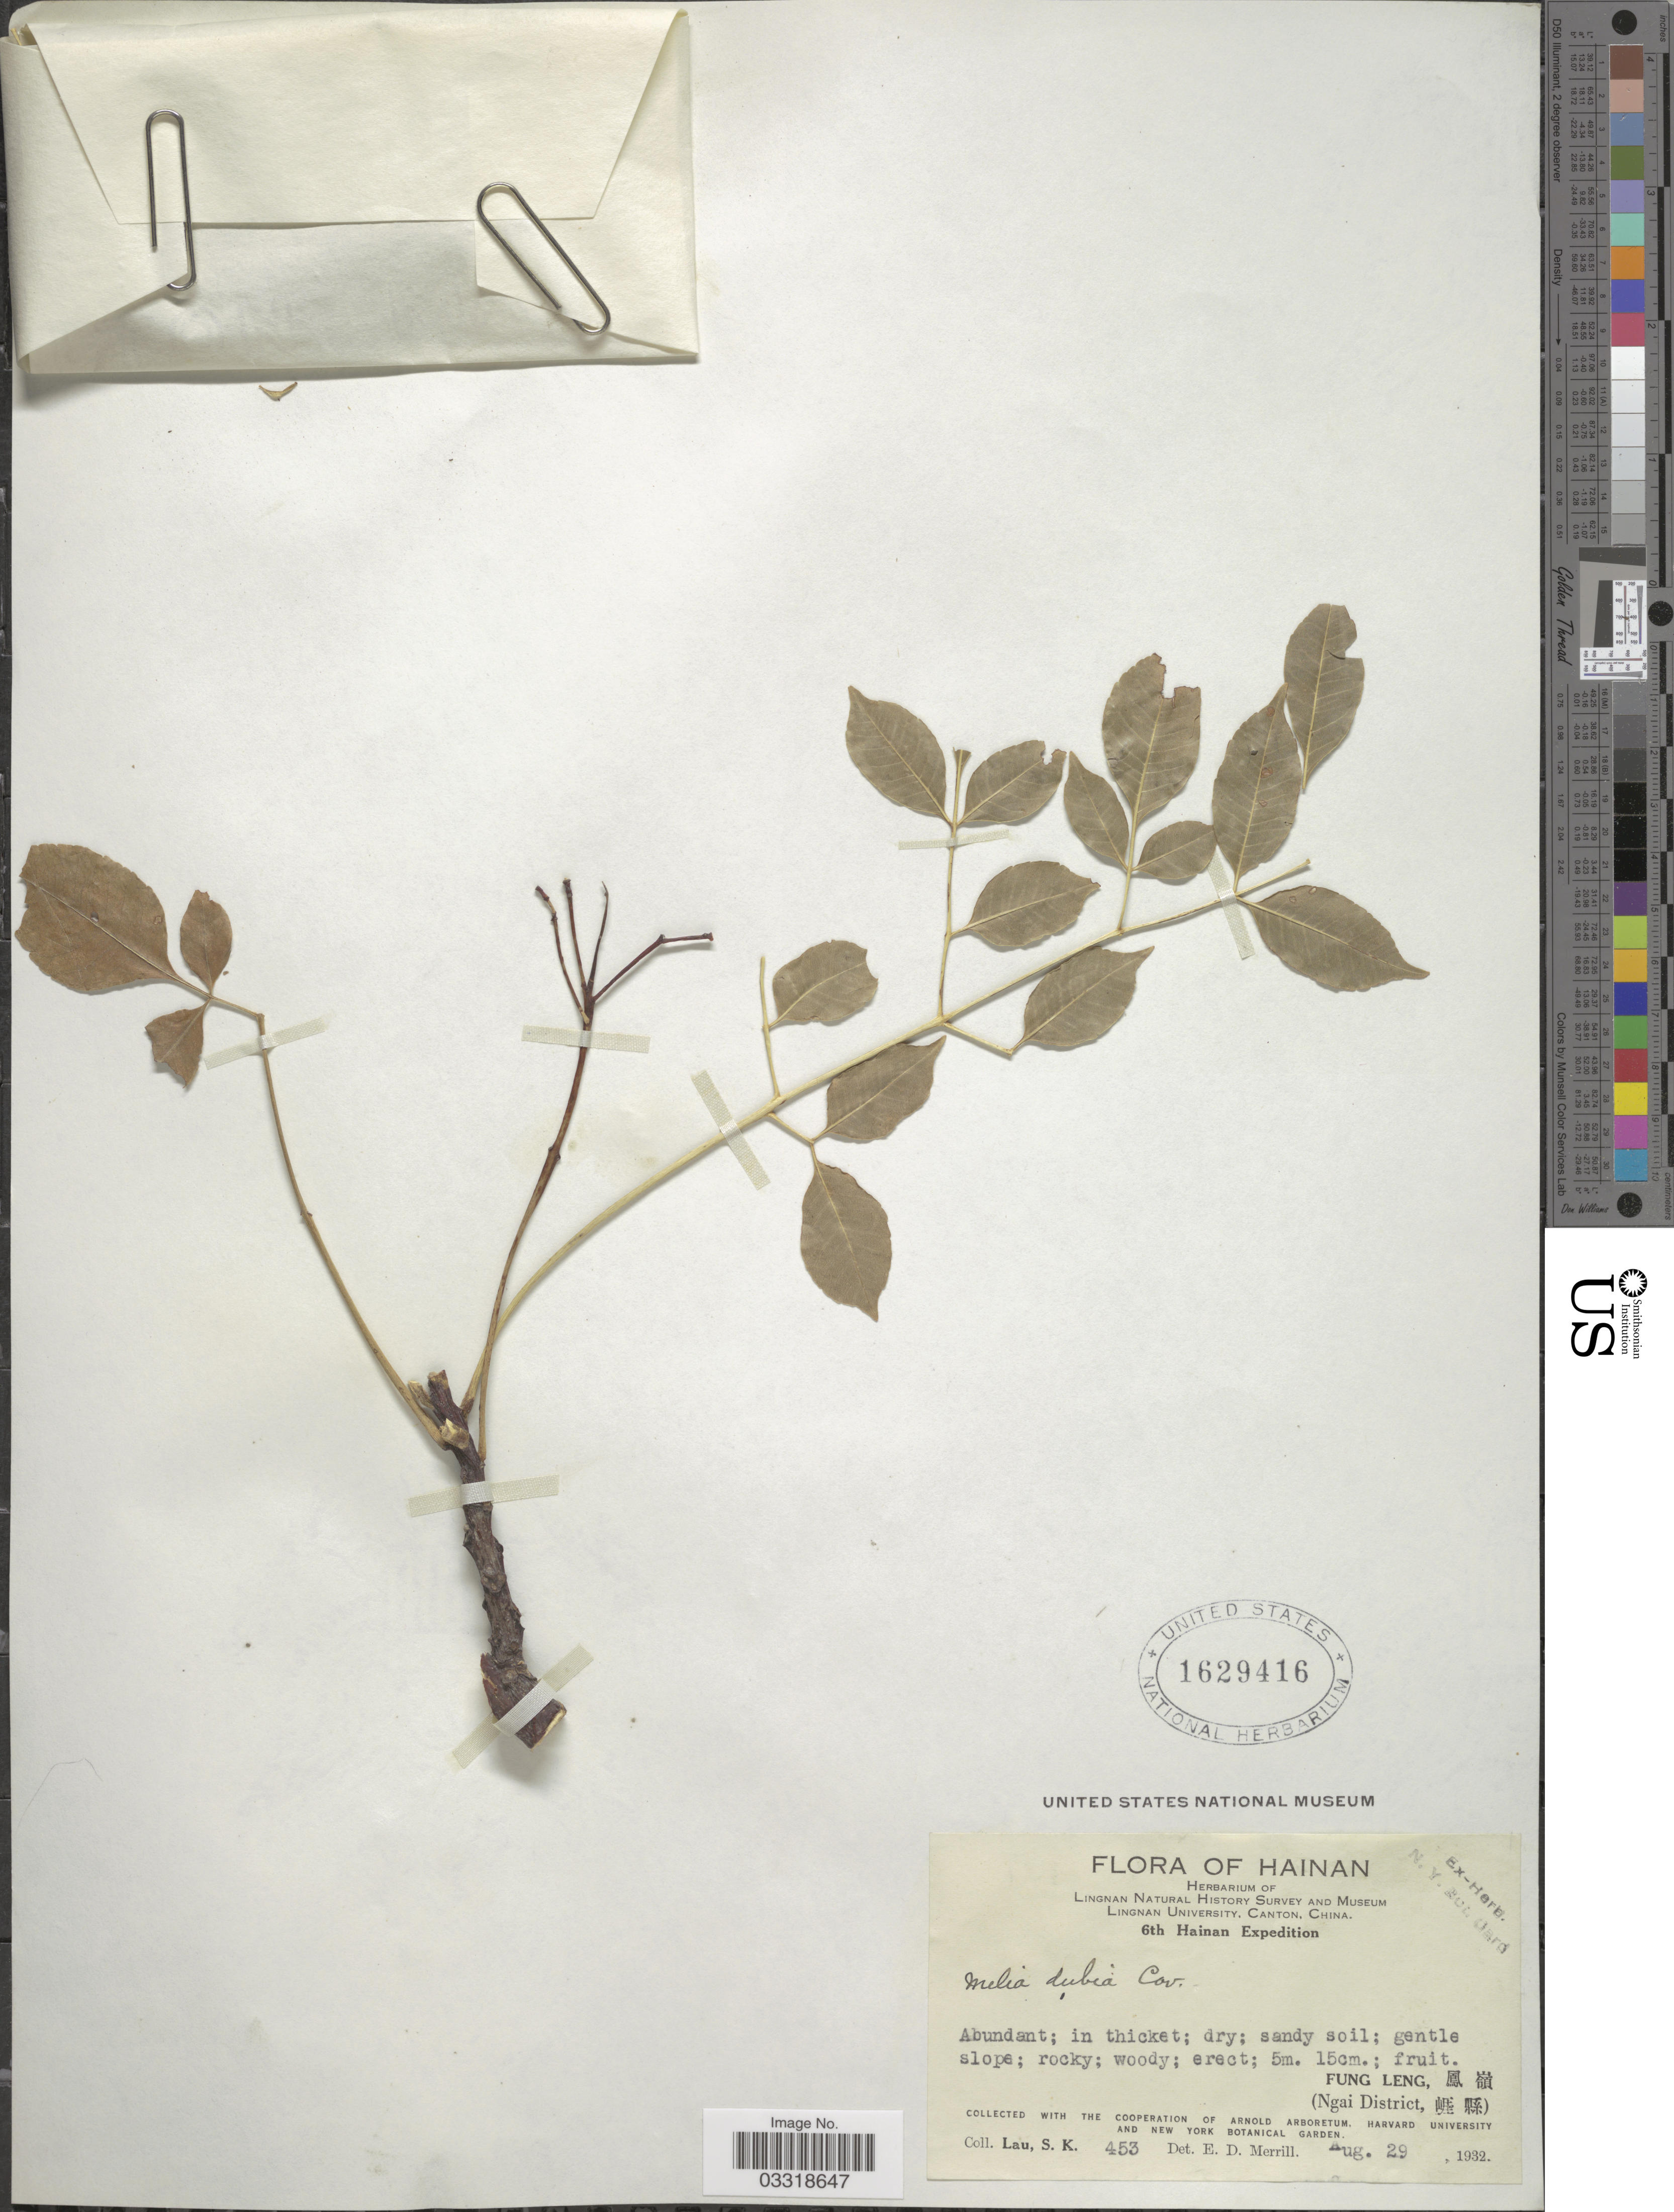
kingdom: Plantae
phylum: Tracheophyta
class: Magnoliopsida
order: Sapindales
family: Meliaceae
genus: Melia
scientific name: Melia dubia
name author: Cav.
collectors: S. K. Lau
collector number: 453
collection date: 1932-08-29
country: China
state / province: Hainan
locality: Fung Leng. (Ngai District).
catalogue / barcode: US 1629416